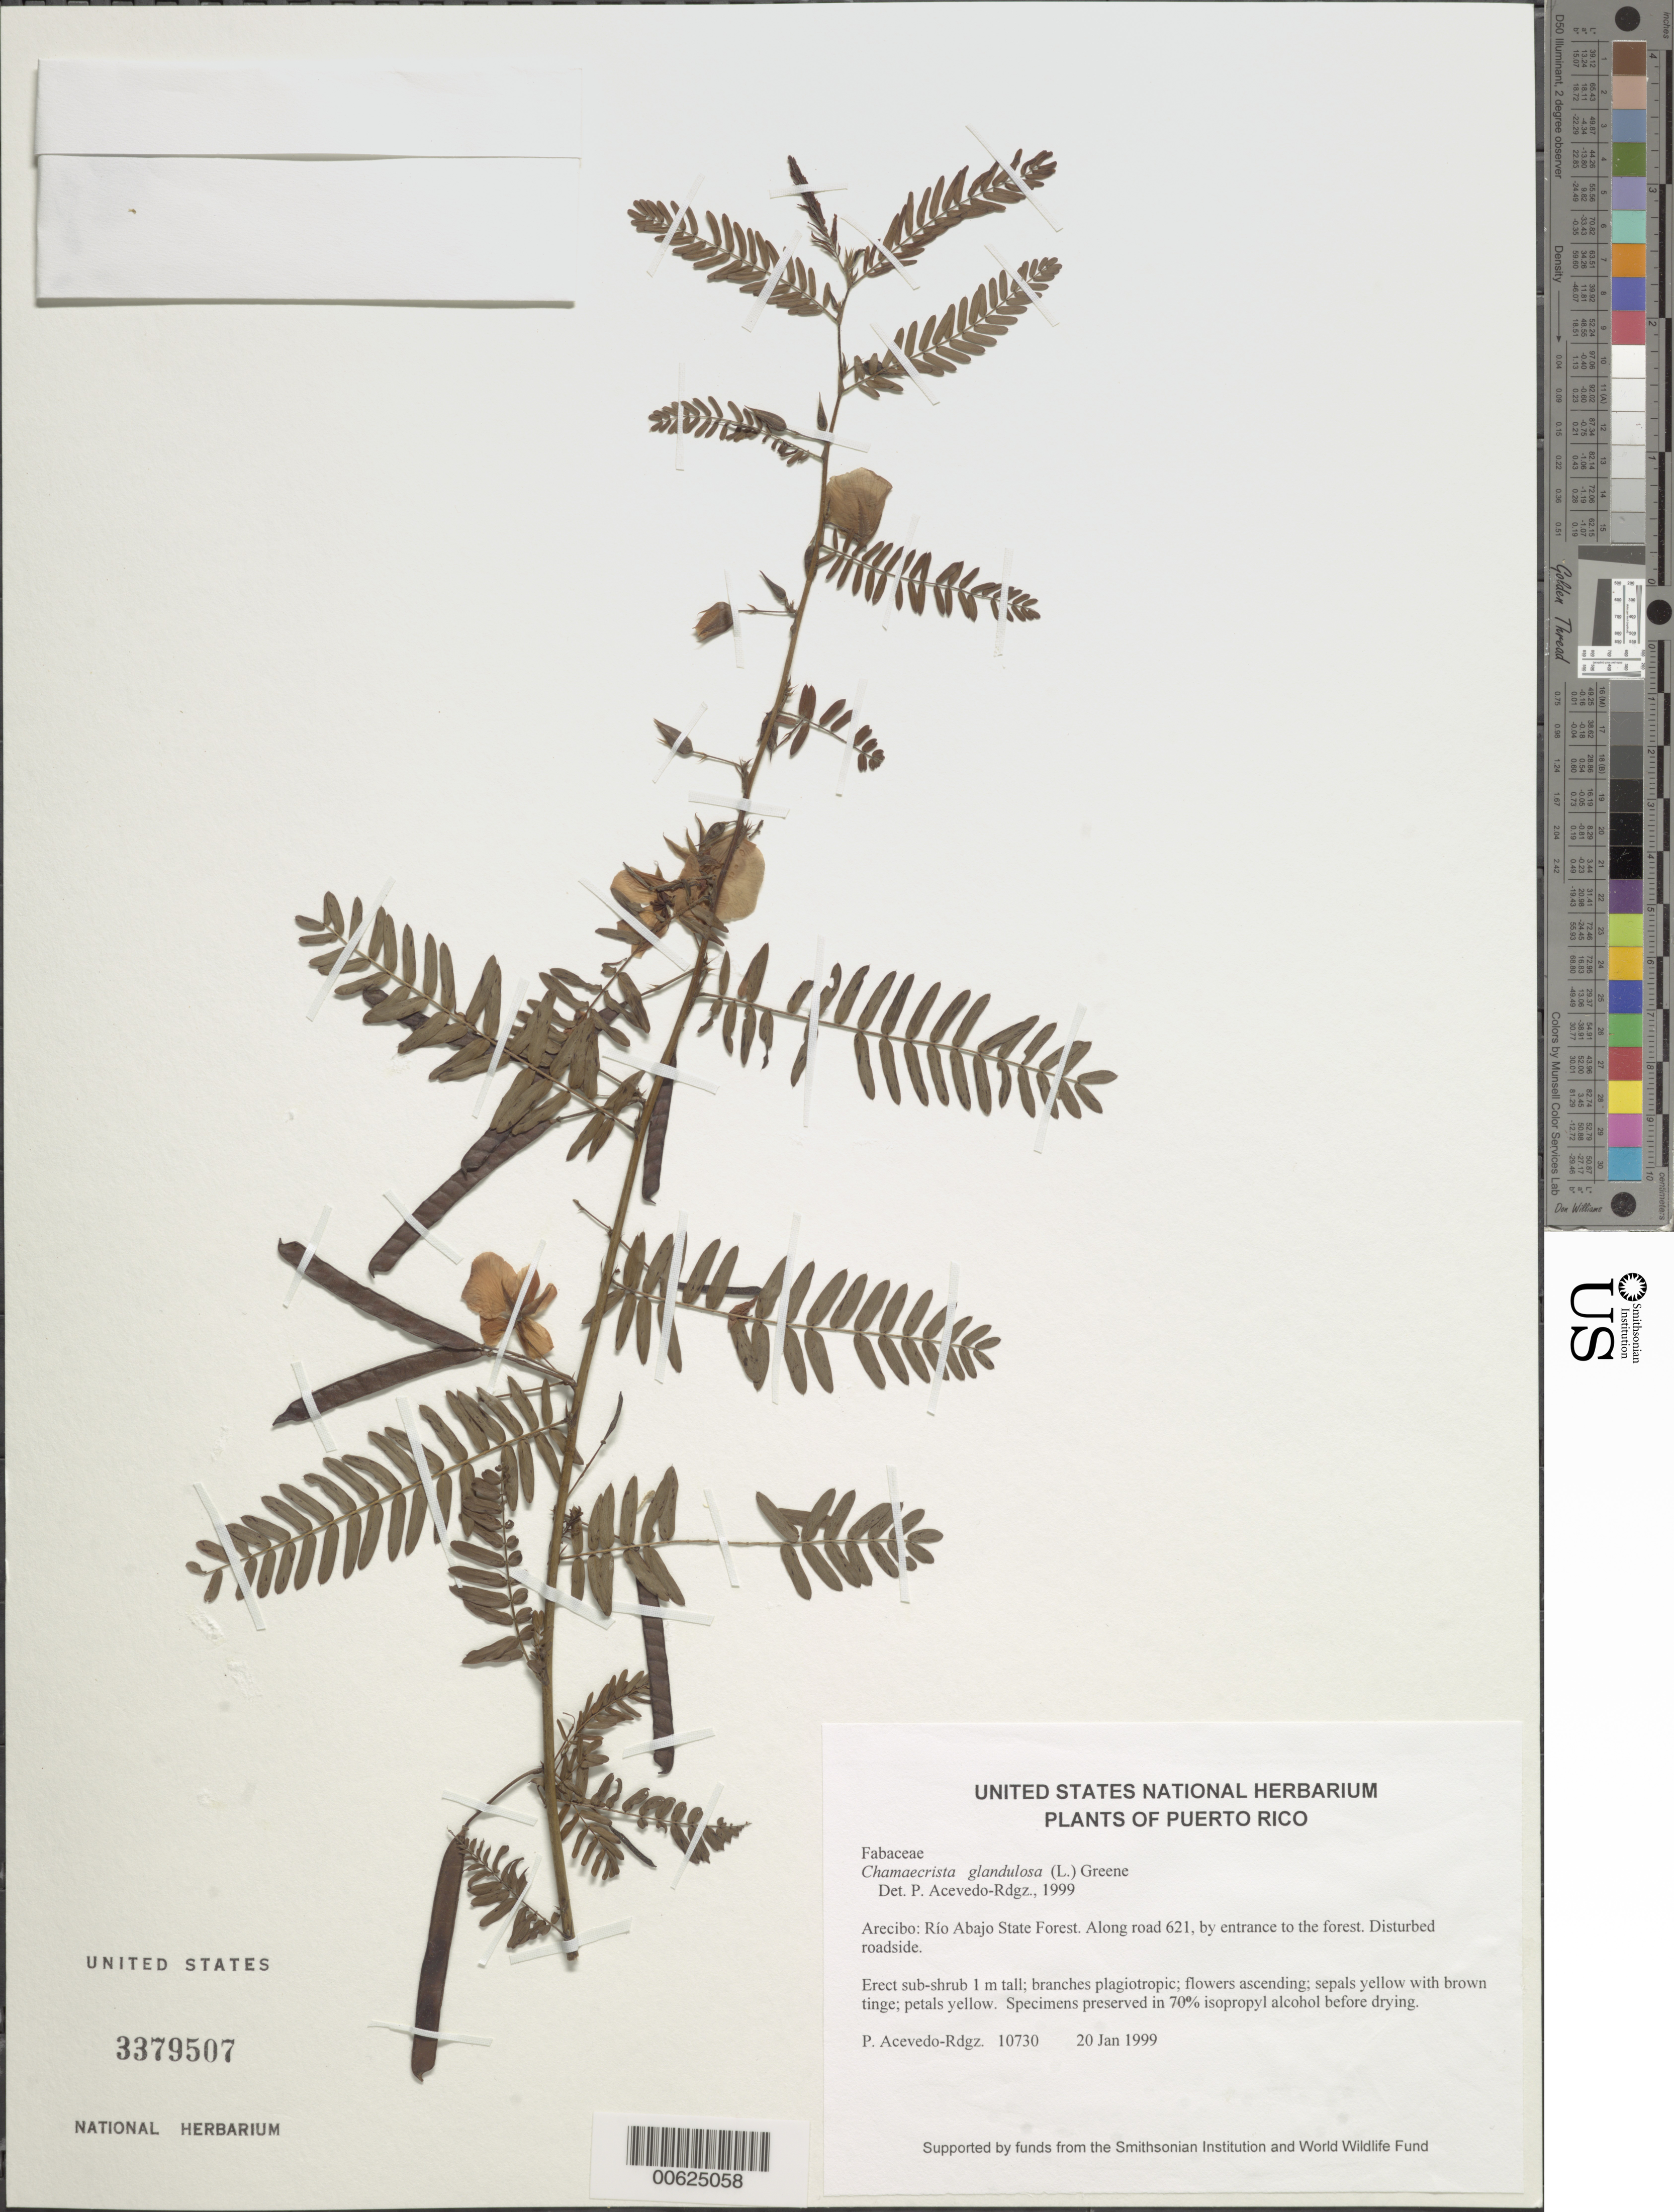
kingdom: Plantae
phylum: Tracheophyta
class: Magnoliopsida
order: Fabales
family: Fabaceae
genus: Chamaecrista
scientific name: Chamaecrista glandulosa var. glandulosa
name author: (L.) Greene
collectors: P. Acevedo-Rodr.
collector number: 10730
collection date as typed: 20 Jan 1999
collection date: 1999-01-20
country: Puerto Rico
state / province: Arecibo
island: Puerto Rico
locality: Arecibo; Río Abajo State Forest. Along road 621, by entrance to the forest.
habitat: Disturbed roadside.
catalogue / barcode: US 3379507